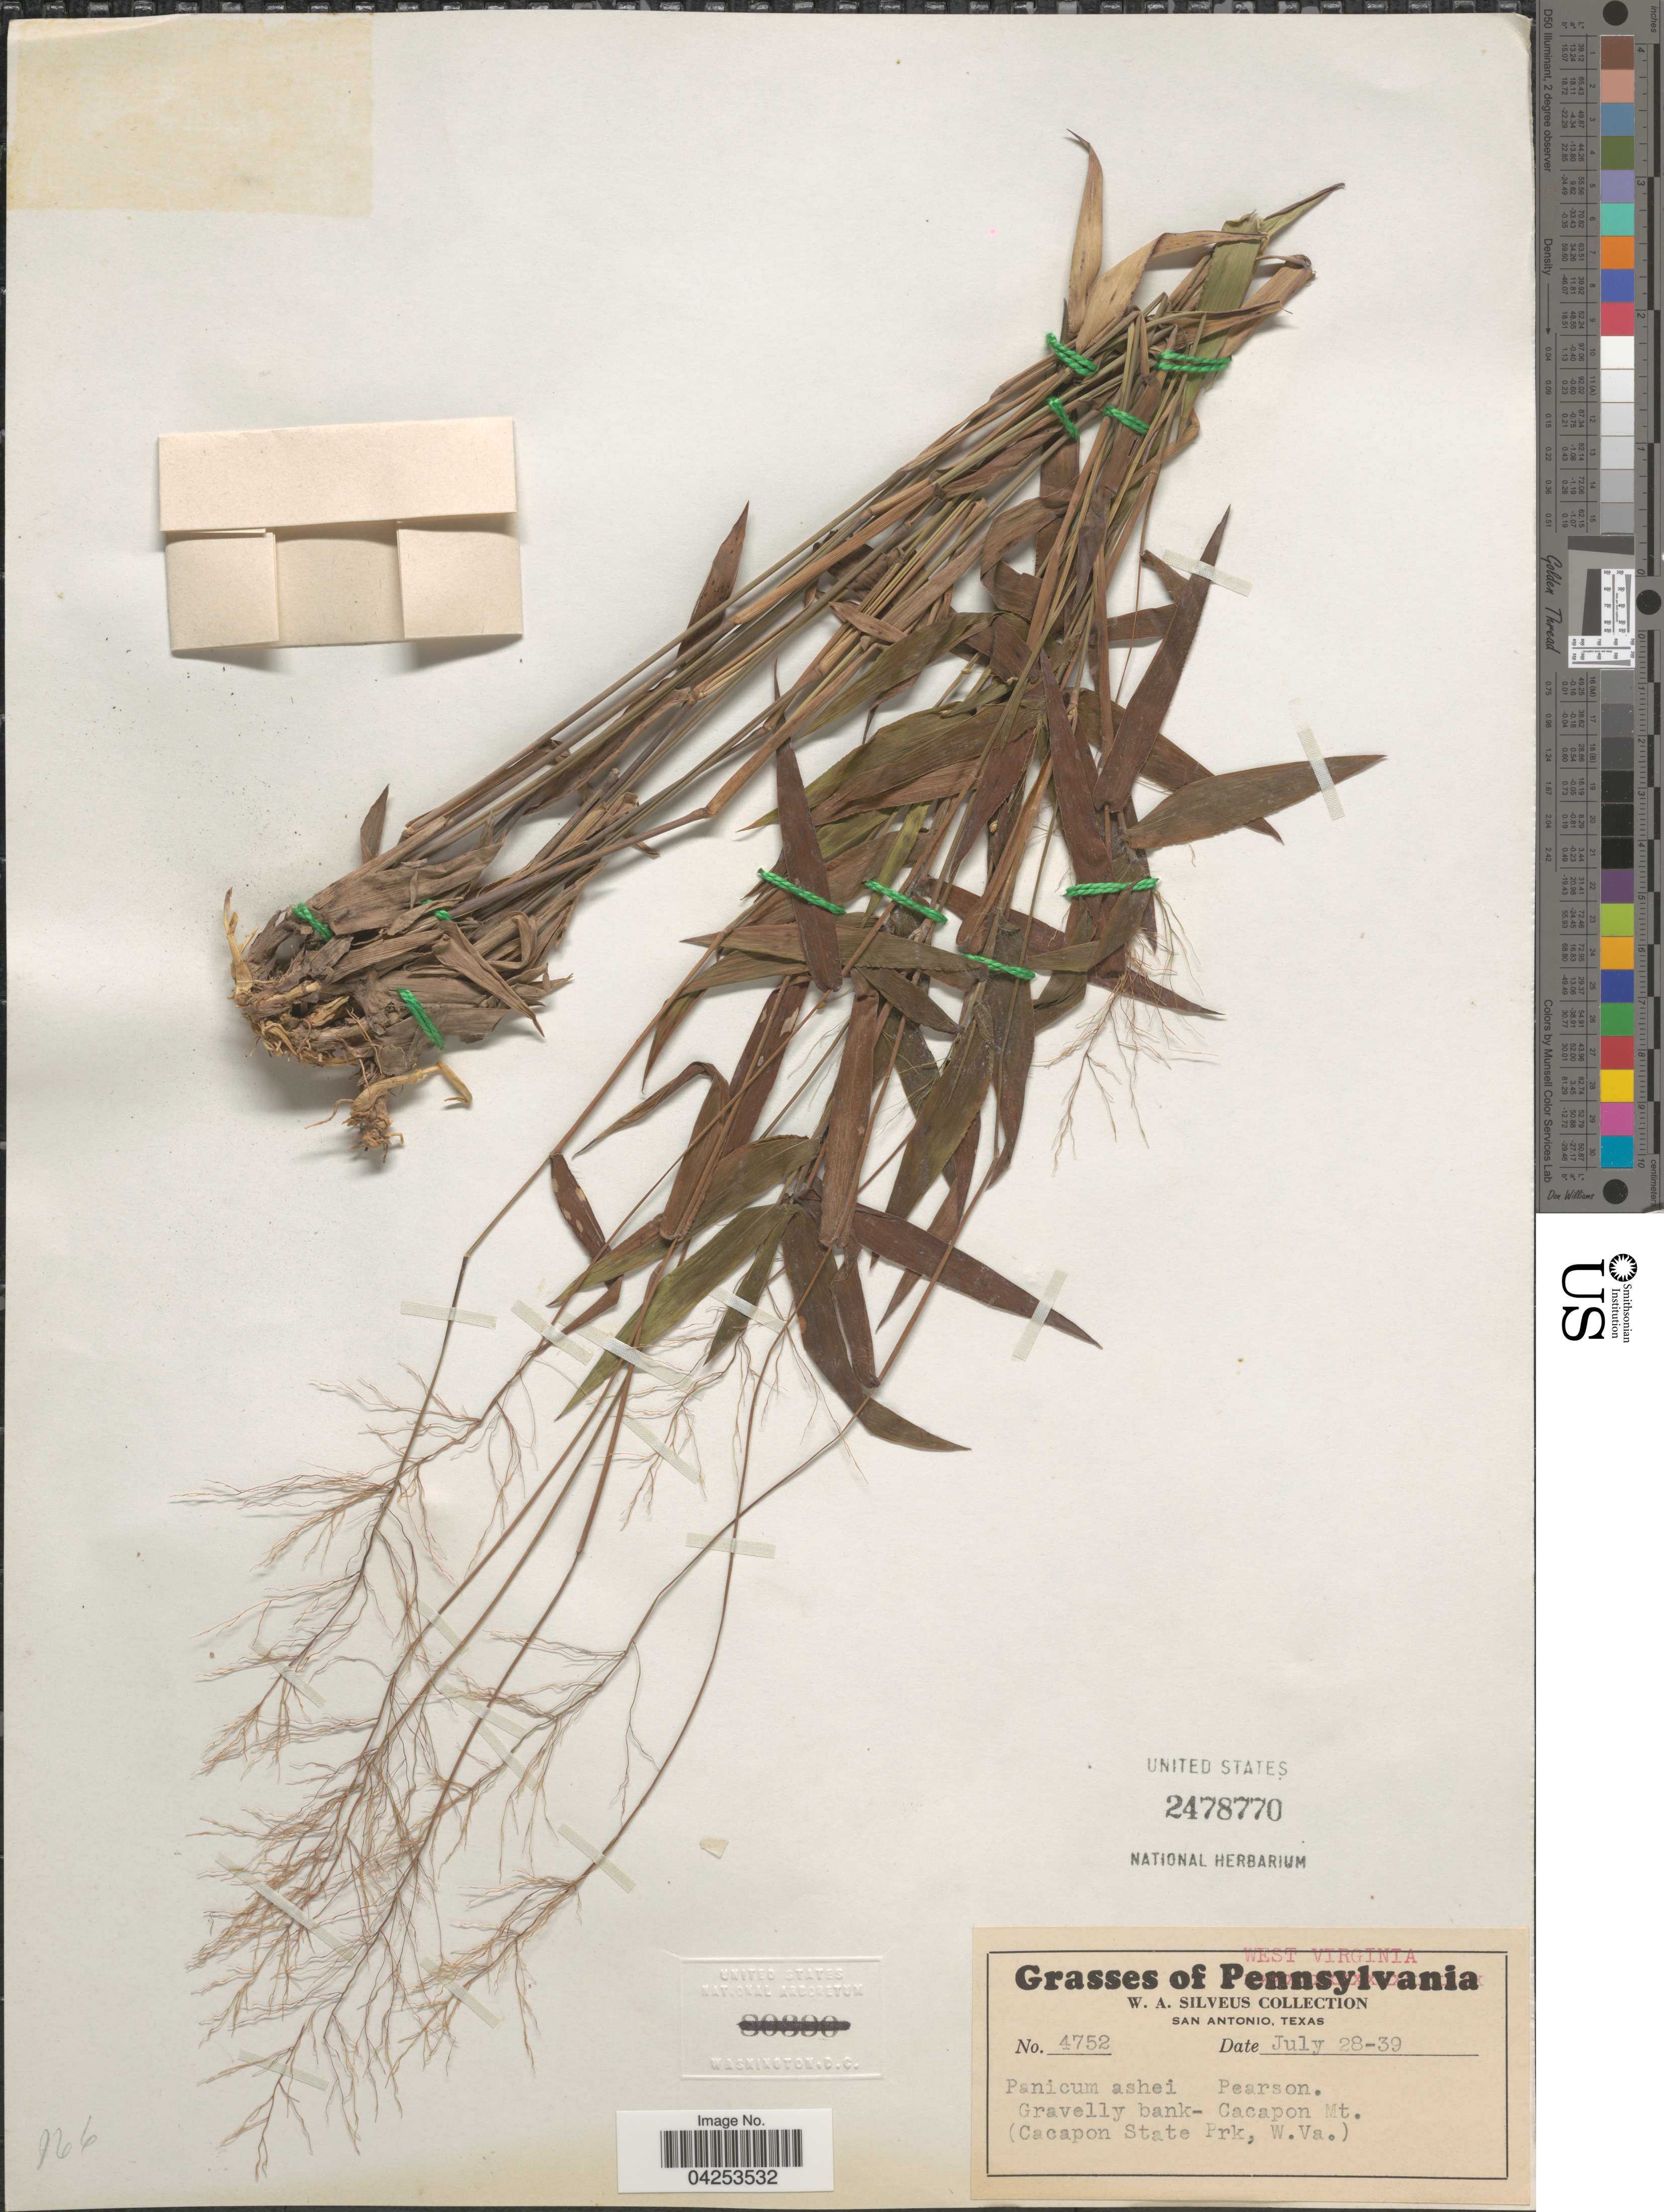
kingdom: Plantae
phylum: Tracheophyta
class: Liliopsida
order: Poales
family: Poaceae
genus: Dichanthelium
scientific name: Dichanthelium commutatum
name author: (Schult.) Gould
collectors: W. Silveus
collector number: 4752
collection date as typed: Transcribed d/m/y: 28/7/39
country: United States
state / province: West Virginia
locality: Gravelly bank-Cacapon Mt. (Cacapon State Prk).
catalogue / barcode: US 2478770